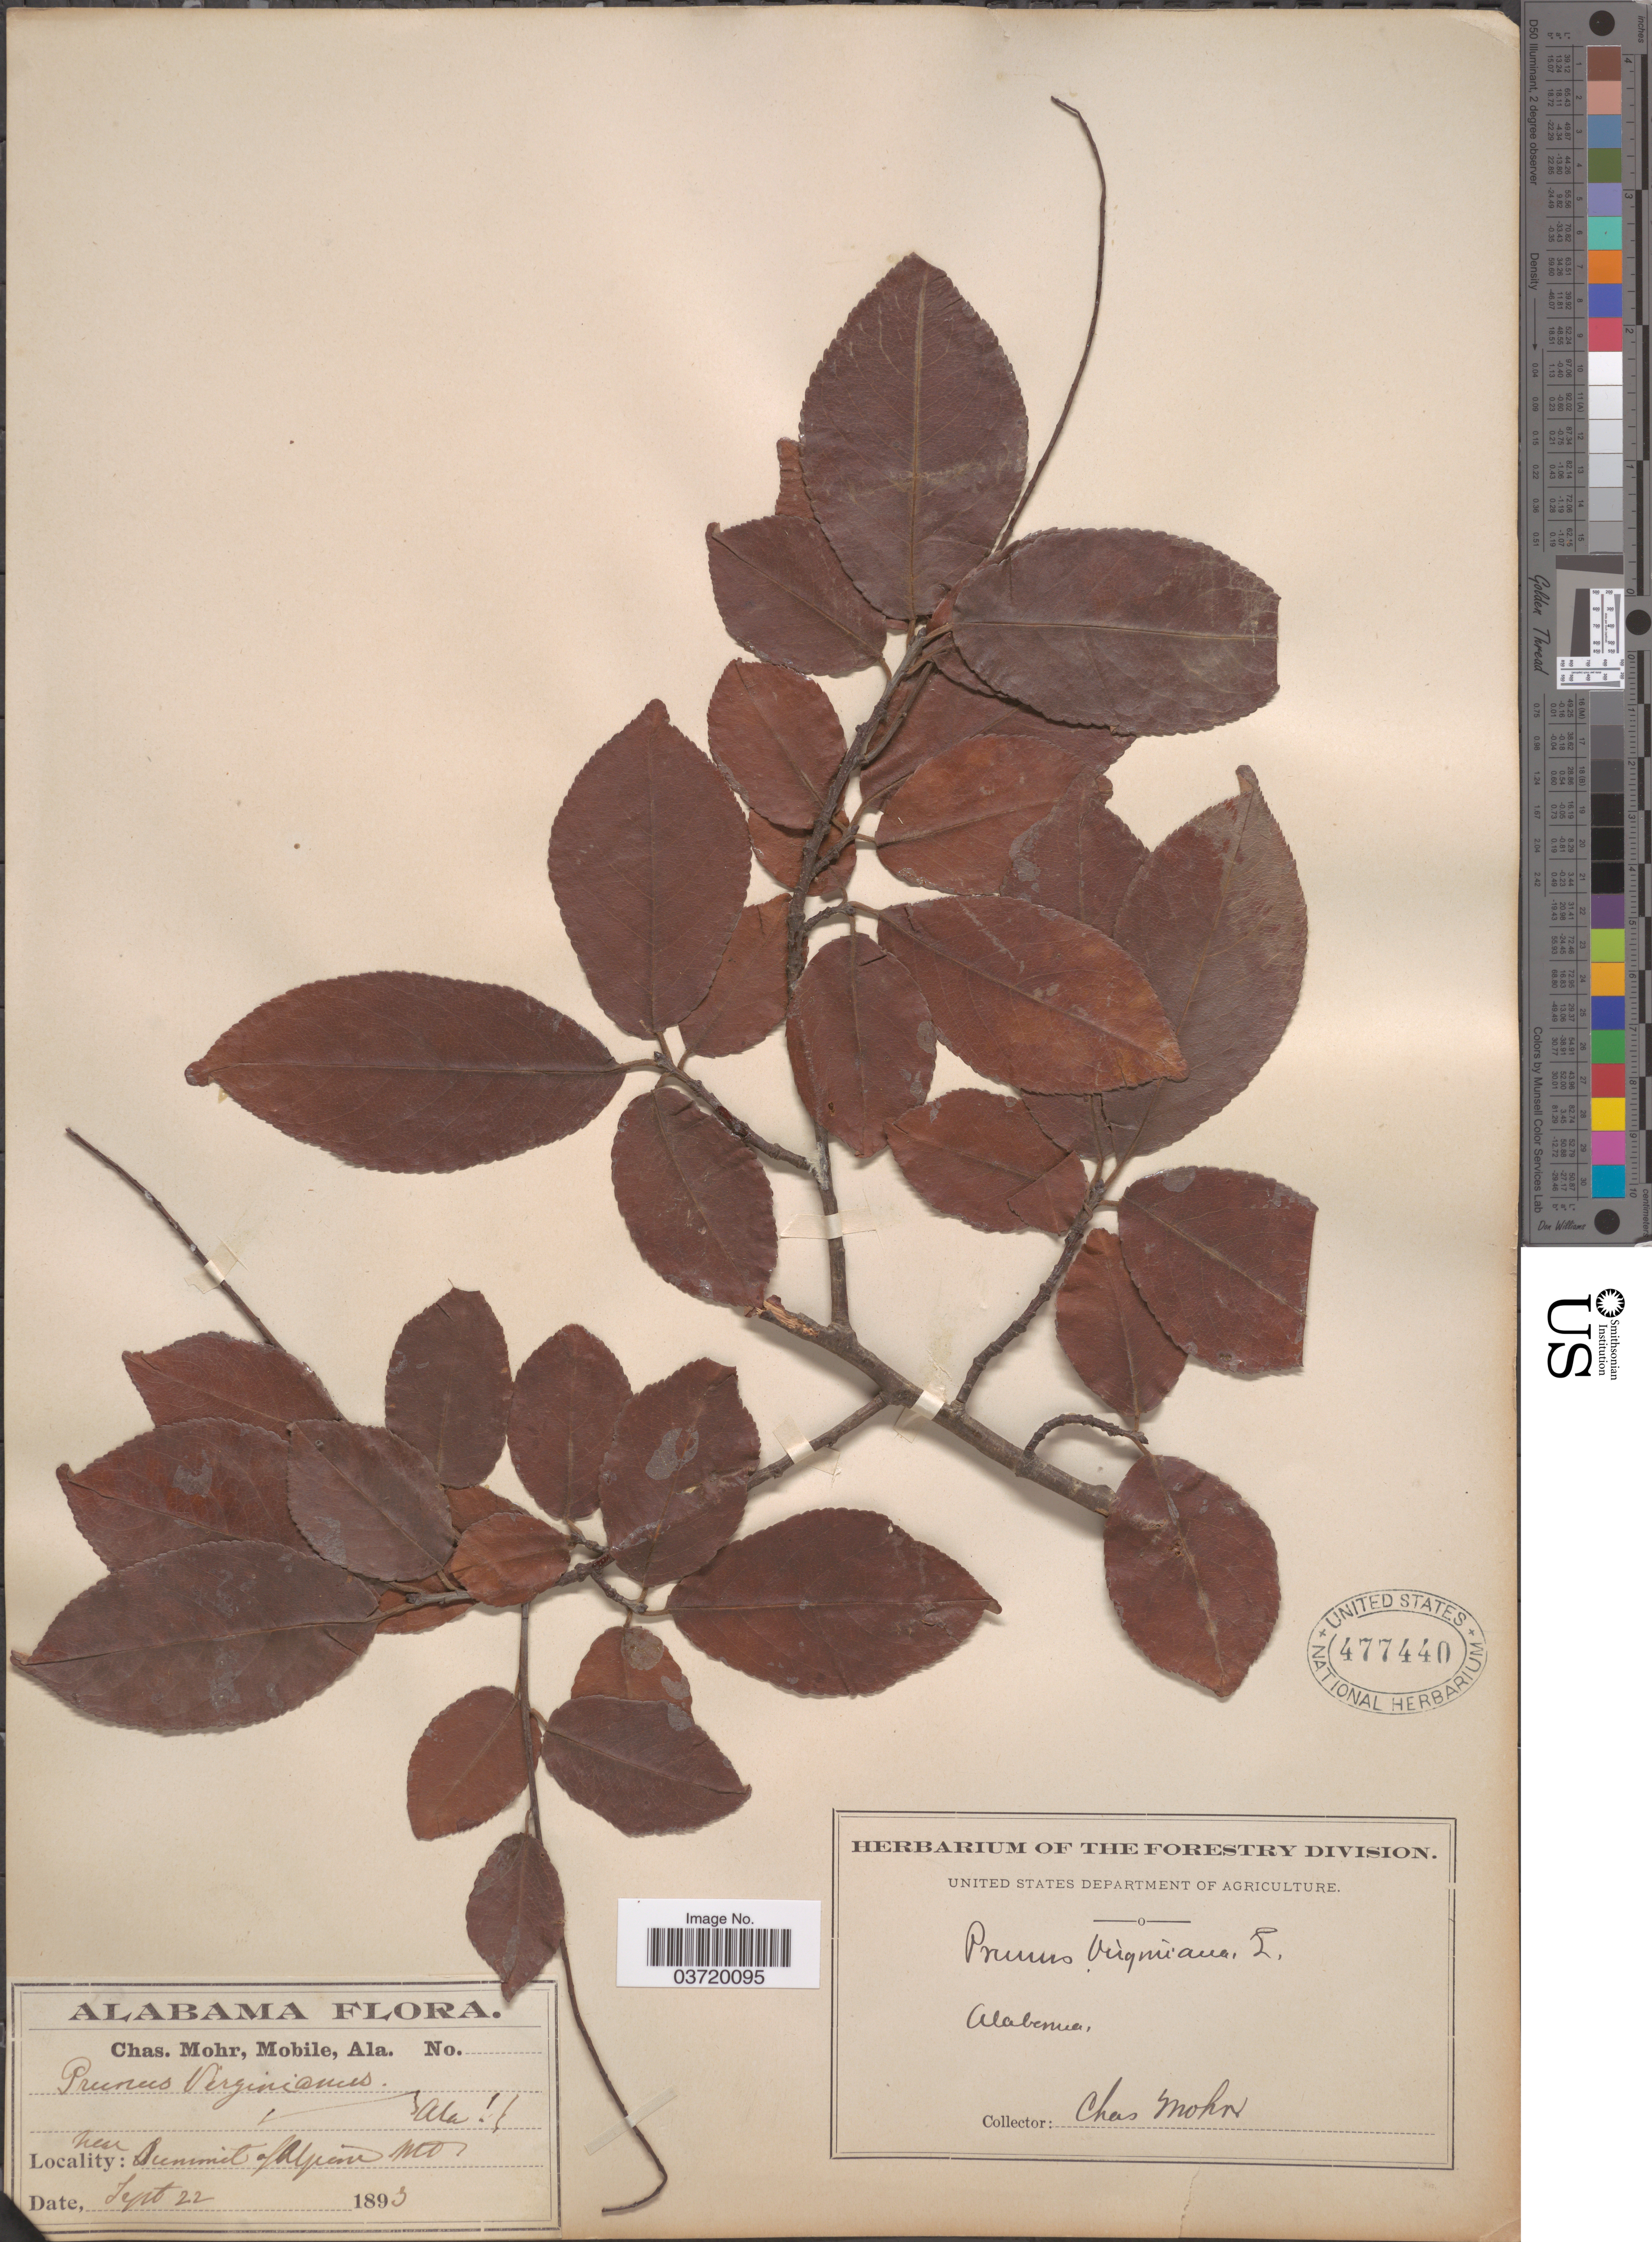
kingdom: Plantae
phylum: Tracheophyta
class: Magnoliopsida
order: Rosales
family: Rosaceae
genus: Prunus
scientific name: Prunus virginiana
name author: L.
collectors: Mohr, C. T. (herbarium)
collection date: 1893-09-22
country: United States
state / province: Alabama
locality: Near Summit of Alpine Mts.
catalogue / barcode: US 477440